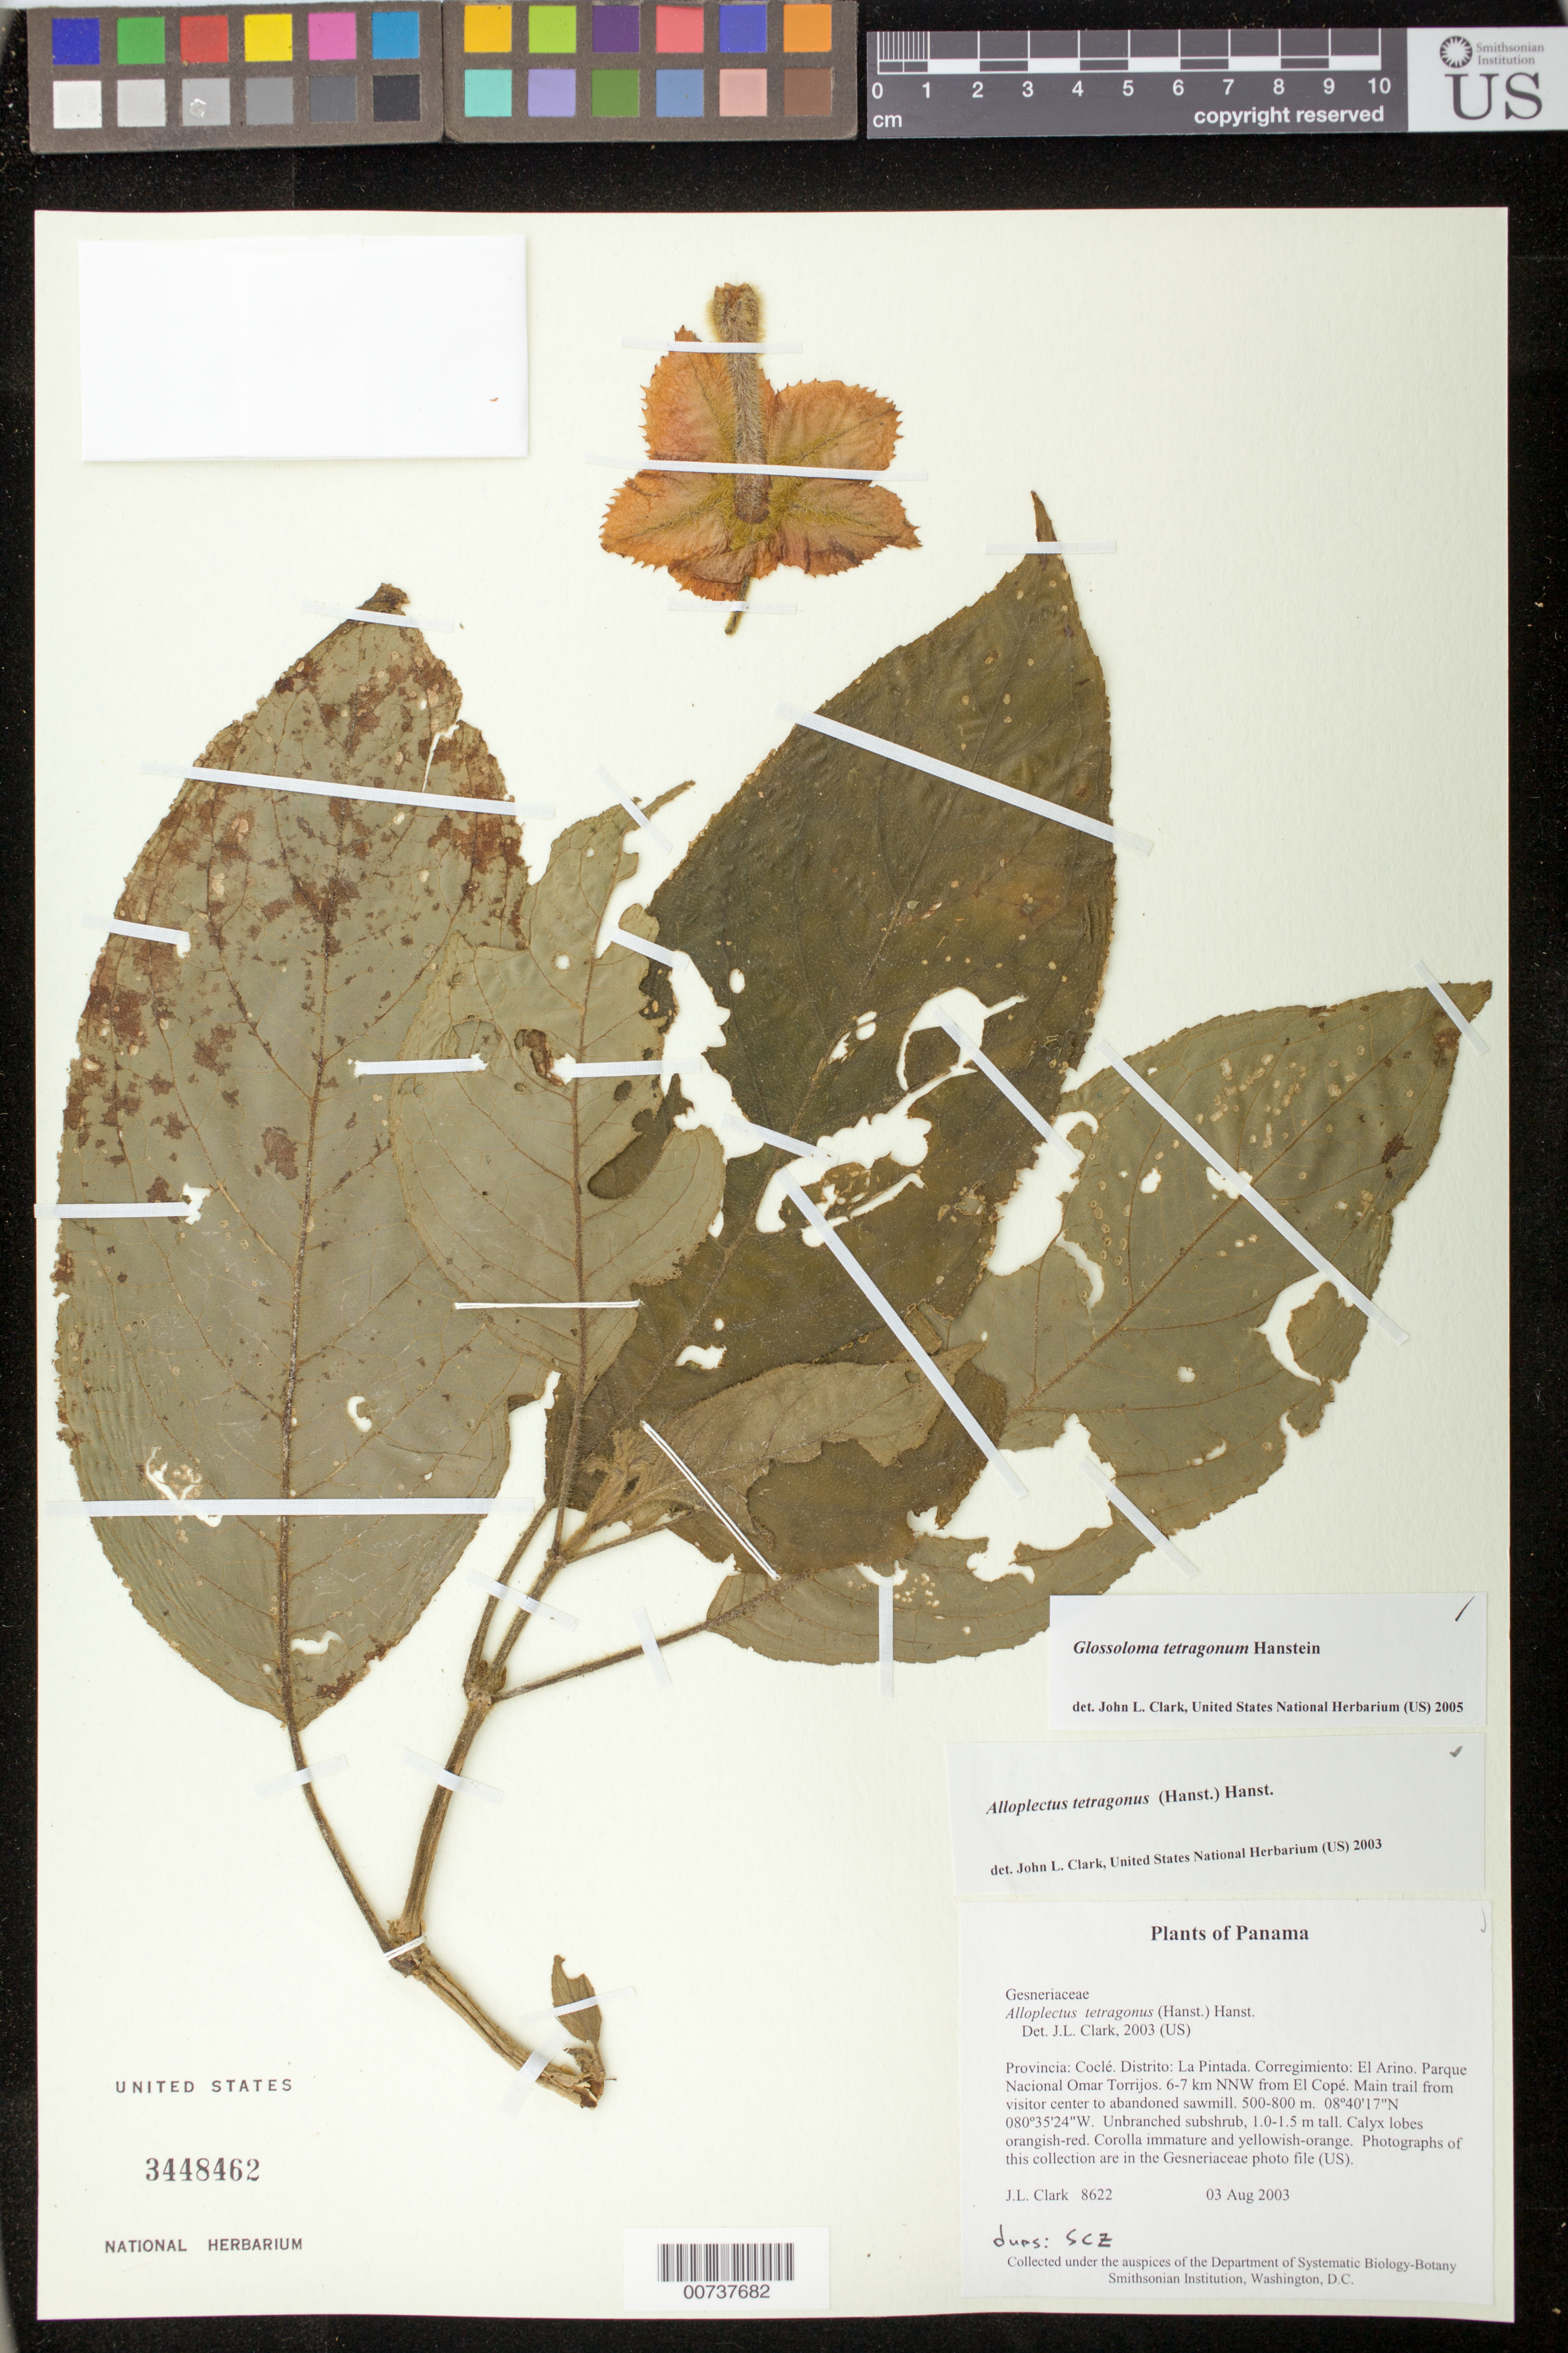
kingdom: Plantae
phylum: Tracheophyta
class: Magnoliopsida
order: Lamiales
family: Gesneriaceae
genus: Glossoloma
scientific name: Glossoloma tetragonum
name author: Hanst.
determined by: Clark, J. L., (SEL), The Marie Selby Botanical Garden (UNITED STATES)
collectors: J. L. Clark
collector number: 8622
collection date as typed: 03 Aug 2003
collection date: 2003-08-03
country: Panama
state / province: Coclé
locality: La Pintada. Corregimiento: El Arino. Parque Nacional Omar Torrijos. 6-7 km NNW from El Copé. Main trail from visitor center to abandoned sawmill.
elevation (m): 500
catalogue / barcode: US 3448462